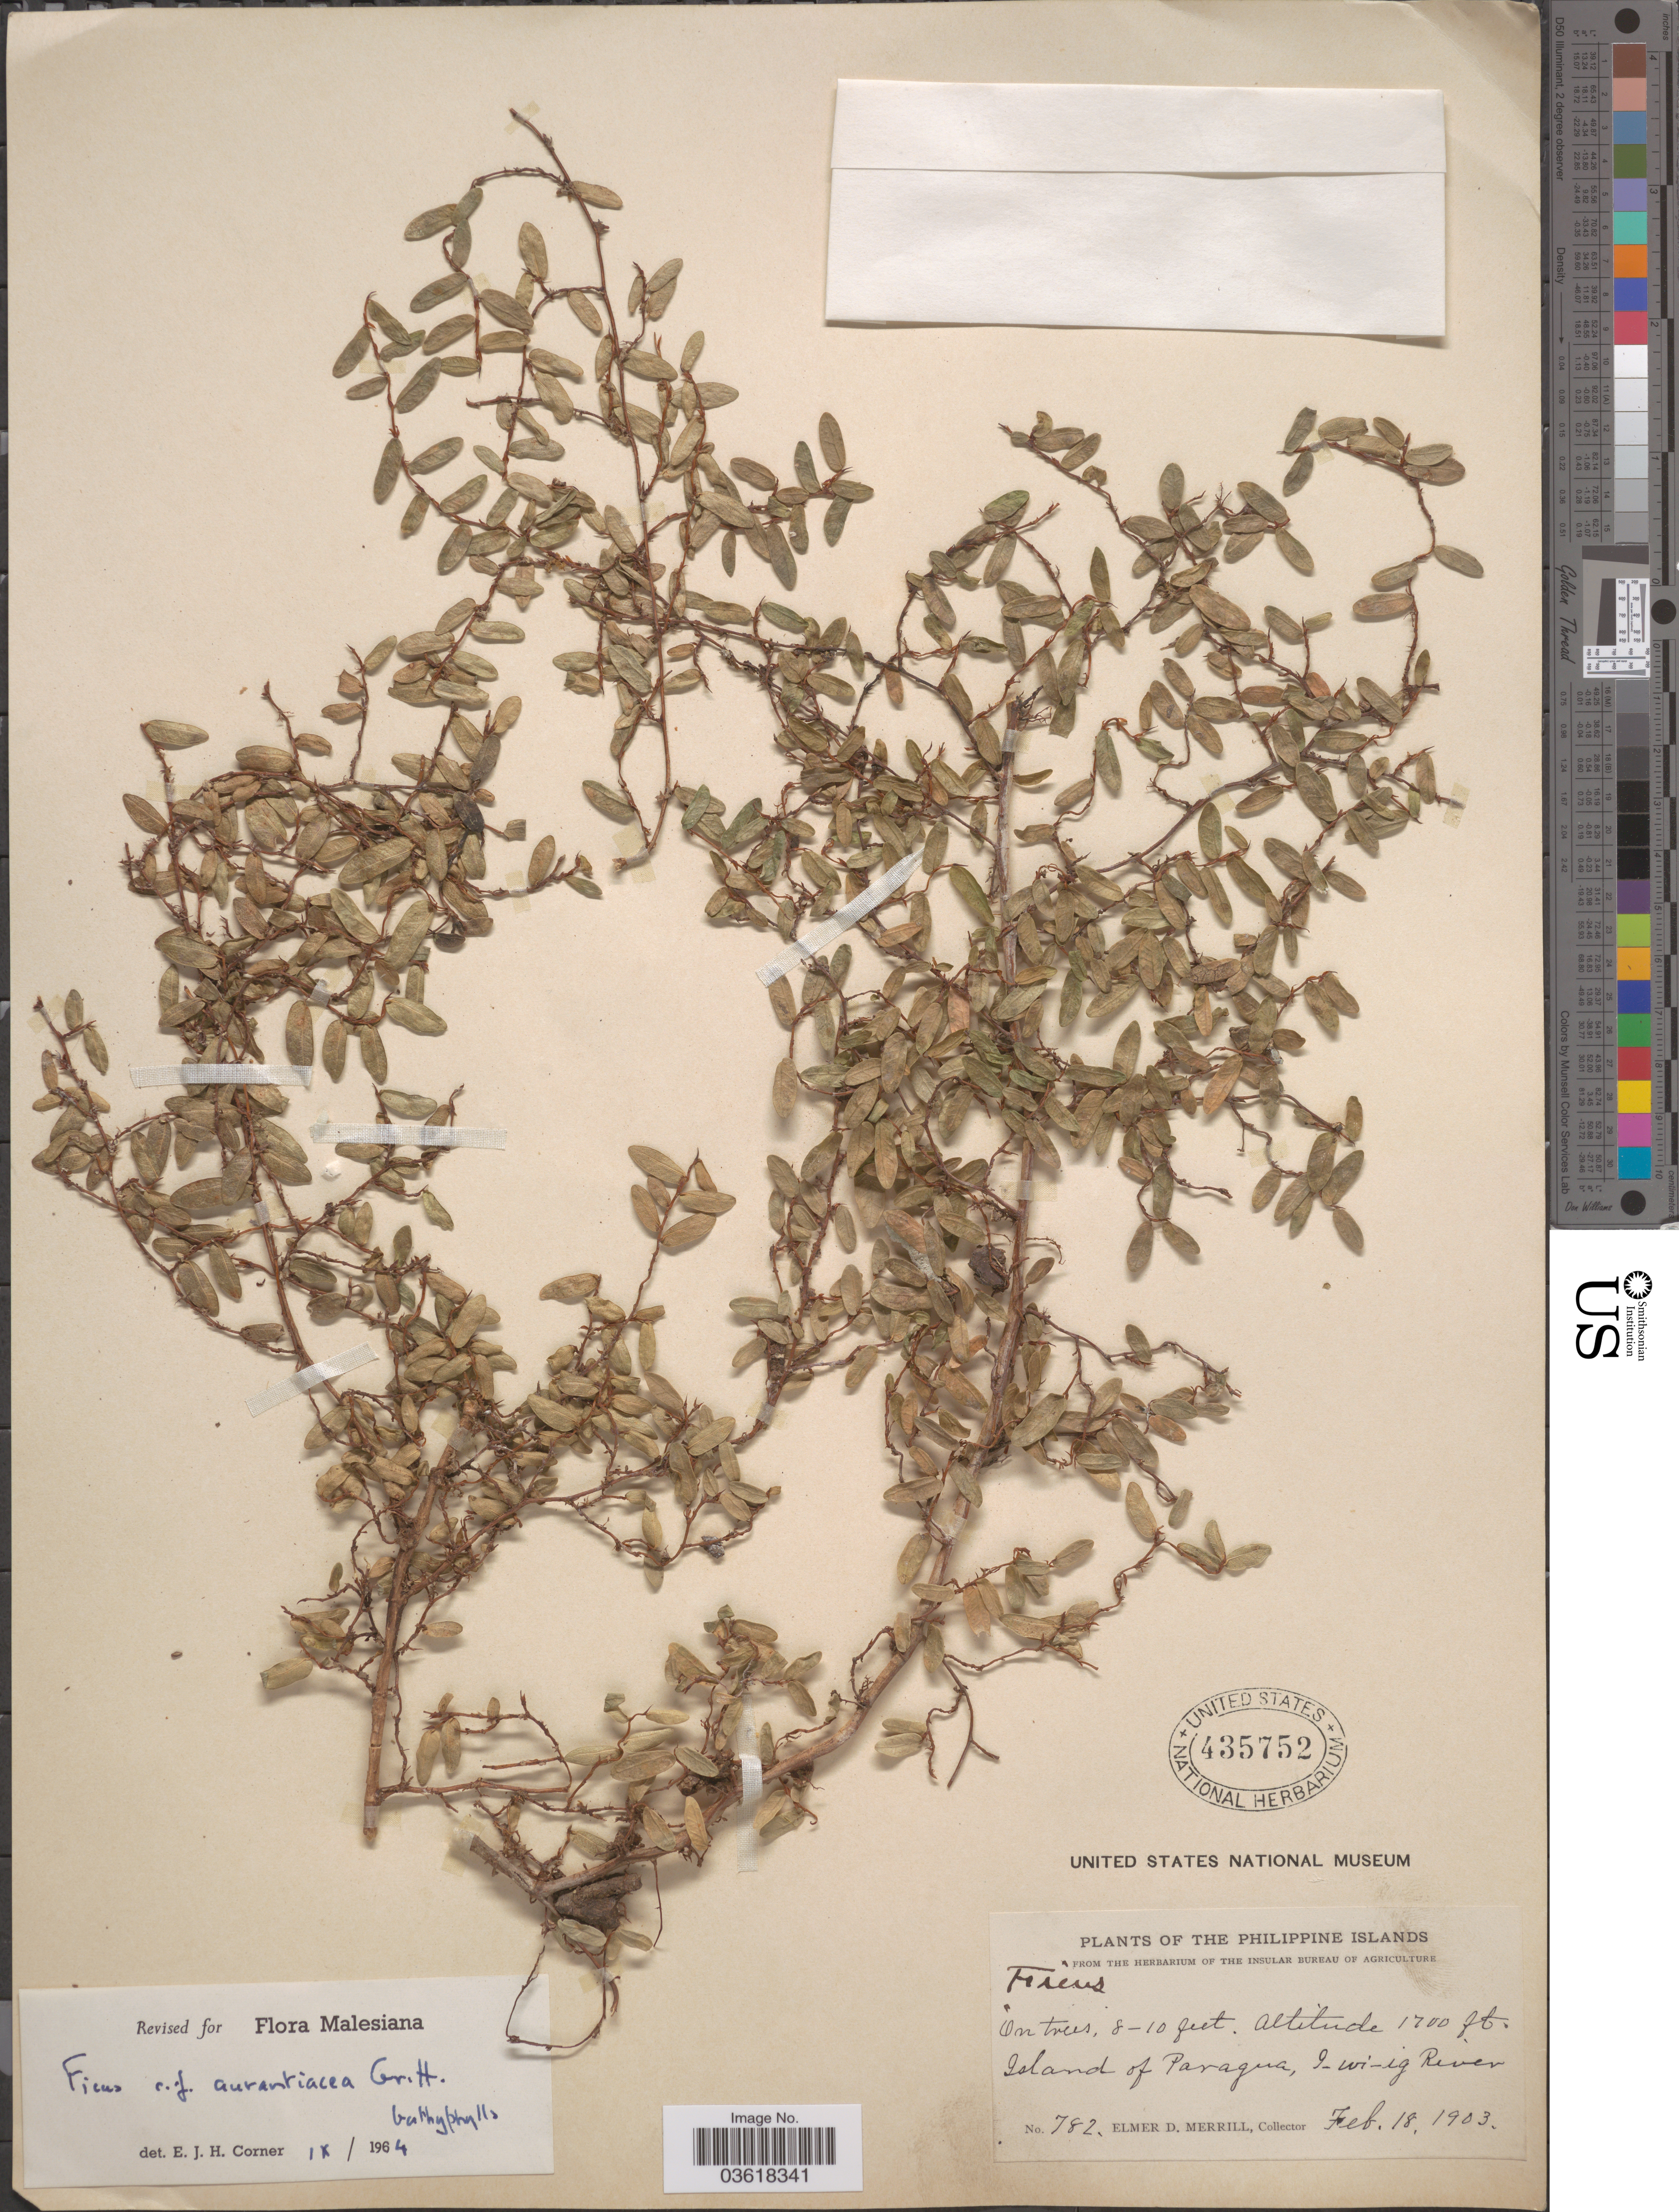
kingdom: Plantae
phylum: Tracheophyta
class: Magnoliopsida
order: Rosales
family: Moraceae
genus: Ficus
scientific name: Ficus aurantiacea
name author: Griff.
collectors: E. D. Merrill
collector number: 782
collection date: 1903-02-18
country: Philippines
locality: Island of Paragua, I-wi-ig River.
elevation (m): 518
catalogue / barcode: US 435752